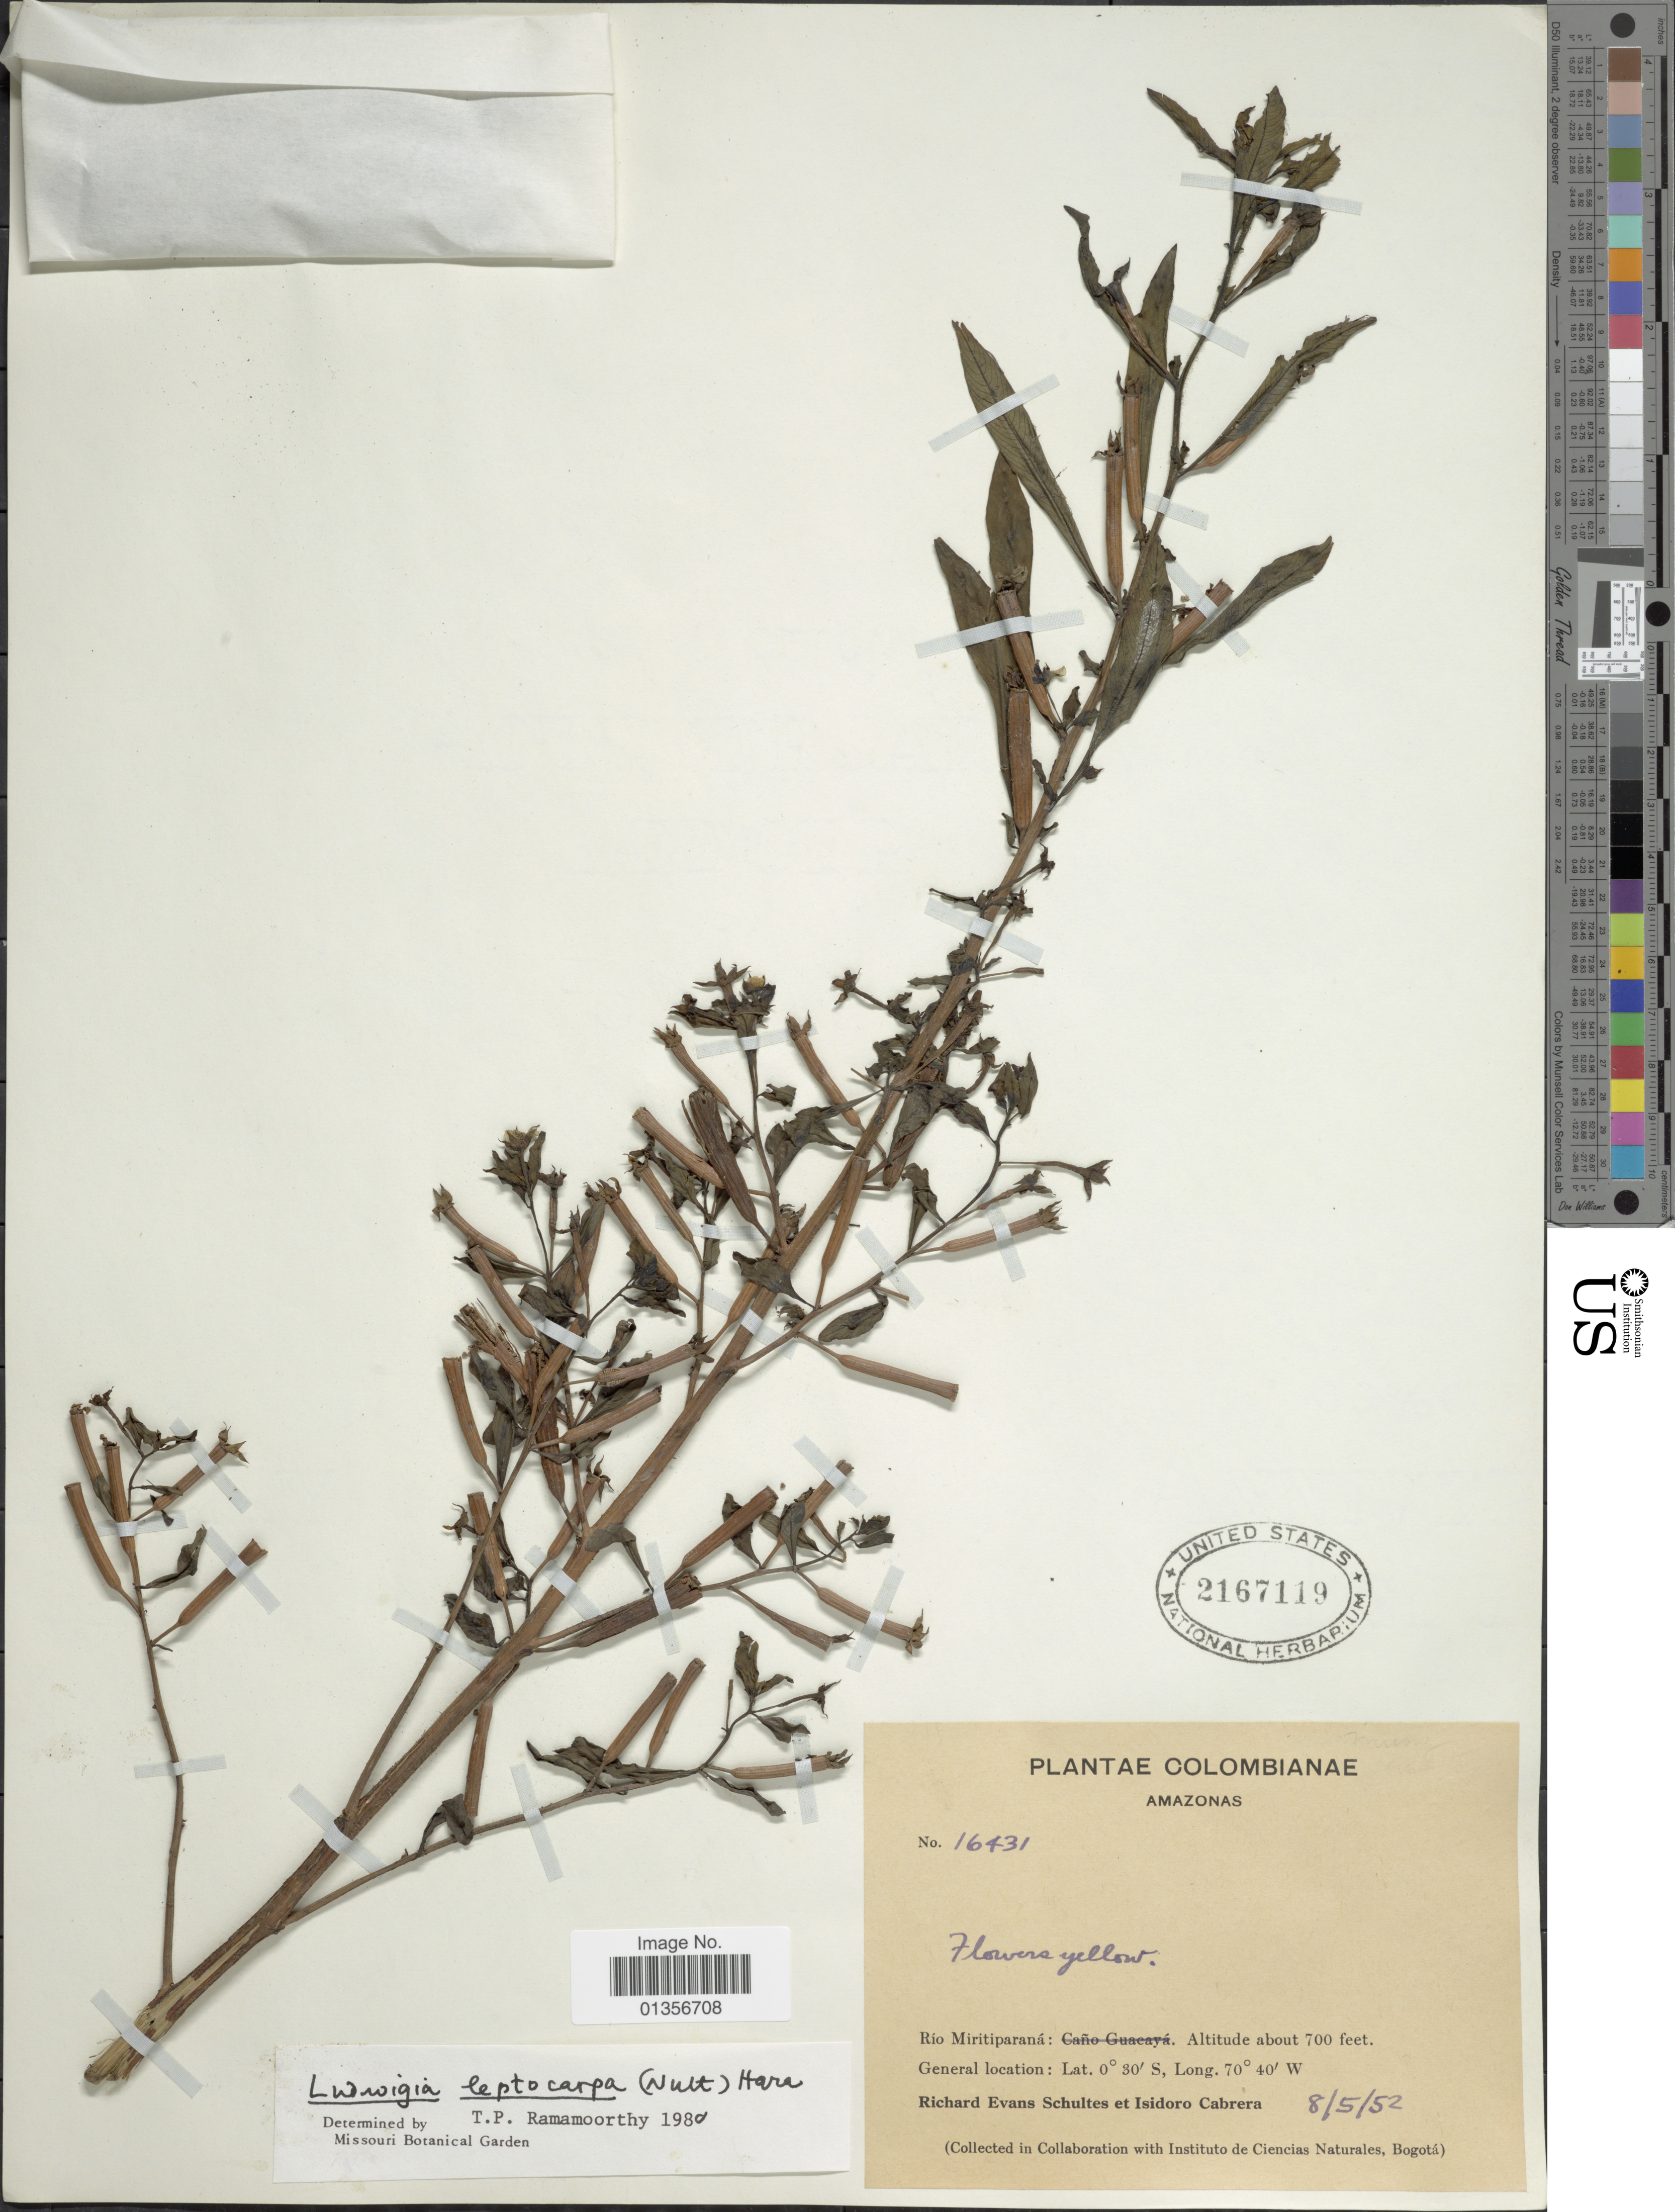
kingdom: Plantae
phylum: Tracheophyta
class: Magnoliopsida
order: Myrtales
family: Onagraceae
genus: Ludwigia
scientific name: Ludwigia leptocarpa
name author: (Nutt.) H. Hara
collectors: R. E. Schultes & I. Cabrera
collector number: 16431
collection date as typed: Transcribed d/m/y: 8/5/52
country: Colombia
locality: Amazonas, Río Miritiparaná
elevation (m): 213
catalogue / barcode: US 2167119